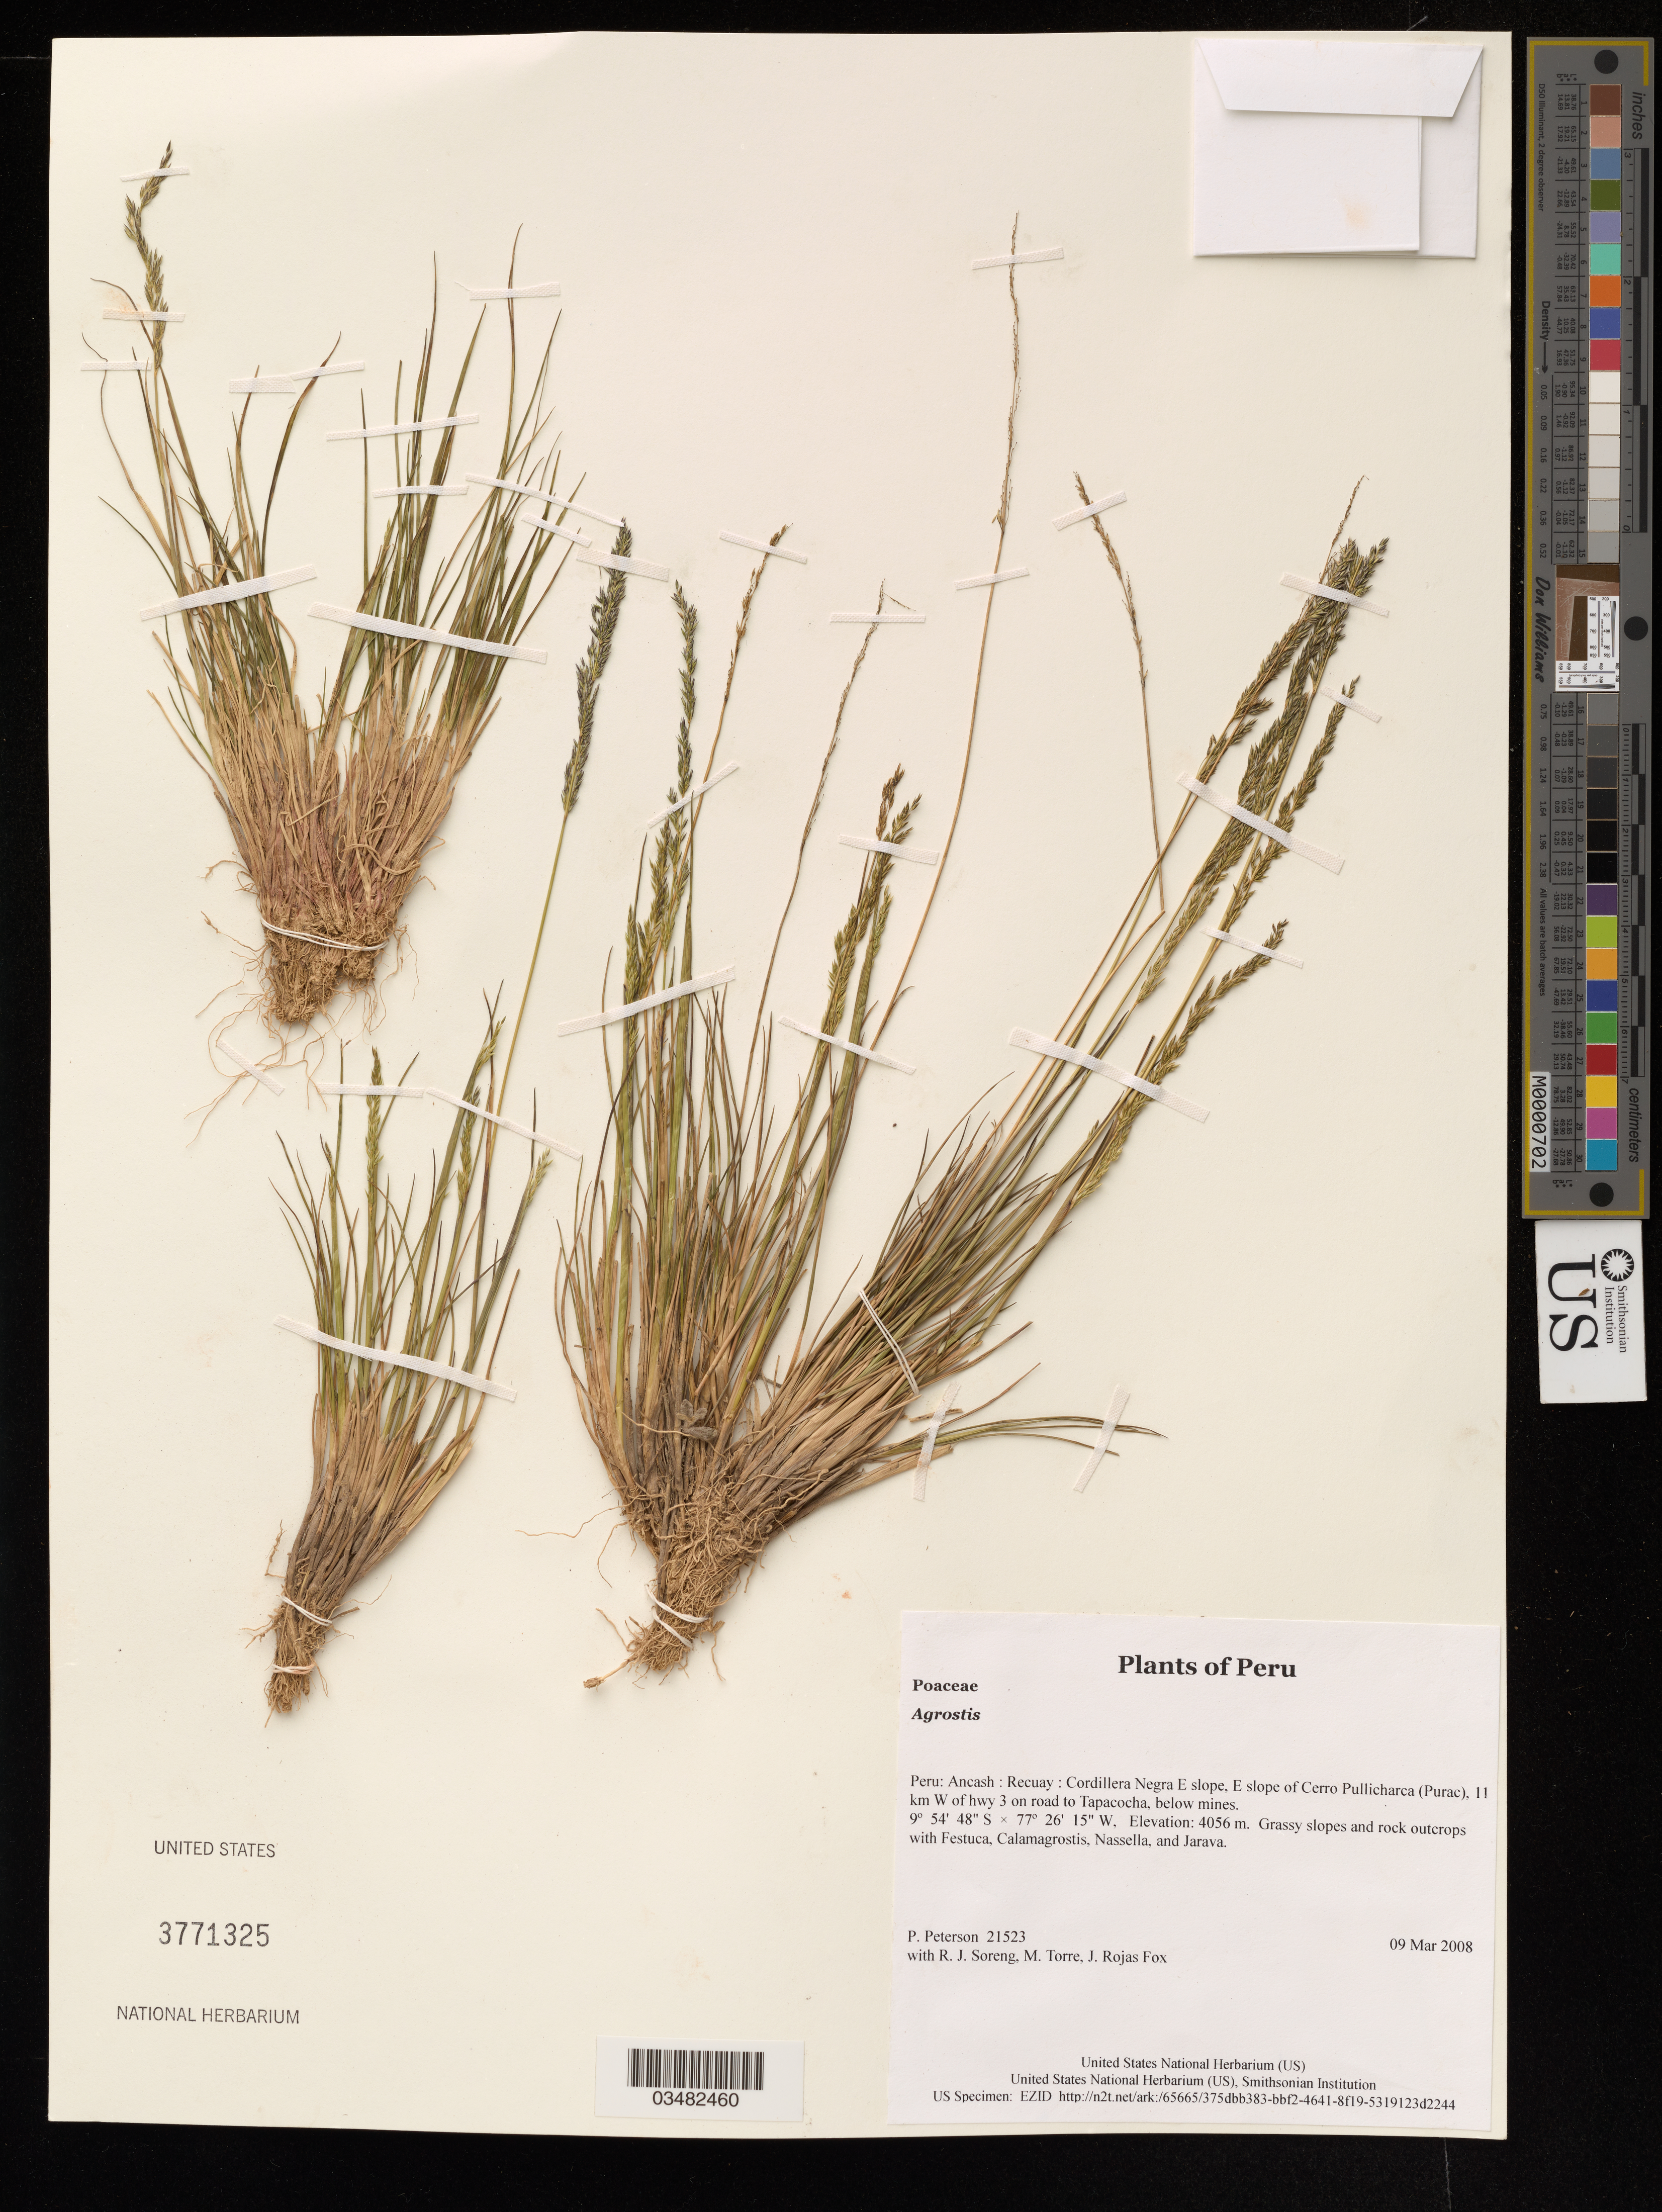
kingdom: Plantae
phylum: Tracheophyta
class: Liliopsida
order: Poales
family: Poaceae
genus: Agrostis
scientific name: Agrostis sp.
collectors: P. M. Peterson, R. J. Soreng, M. Torre & J. Rojas Fox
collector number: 21523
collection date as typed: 09 Mar 2008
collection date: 2008-03-09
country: Peru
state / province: Ancash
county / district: Recuay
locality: Cordillera Negra E slope, E slope of Cerro Pullicharca (Purac), 11 km W of hwy 3 on road to Tapacocha, below mines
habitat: Grassy slopes and rock outcrops with Festuca, Calamagrostis, Nassella, and Jarava.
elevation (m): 4056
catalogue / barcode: US 3771325